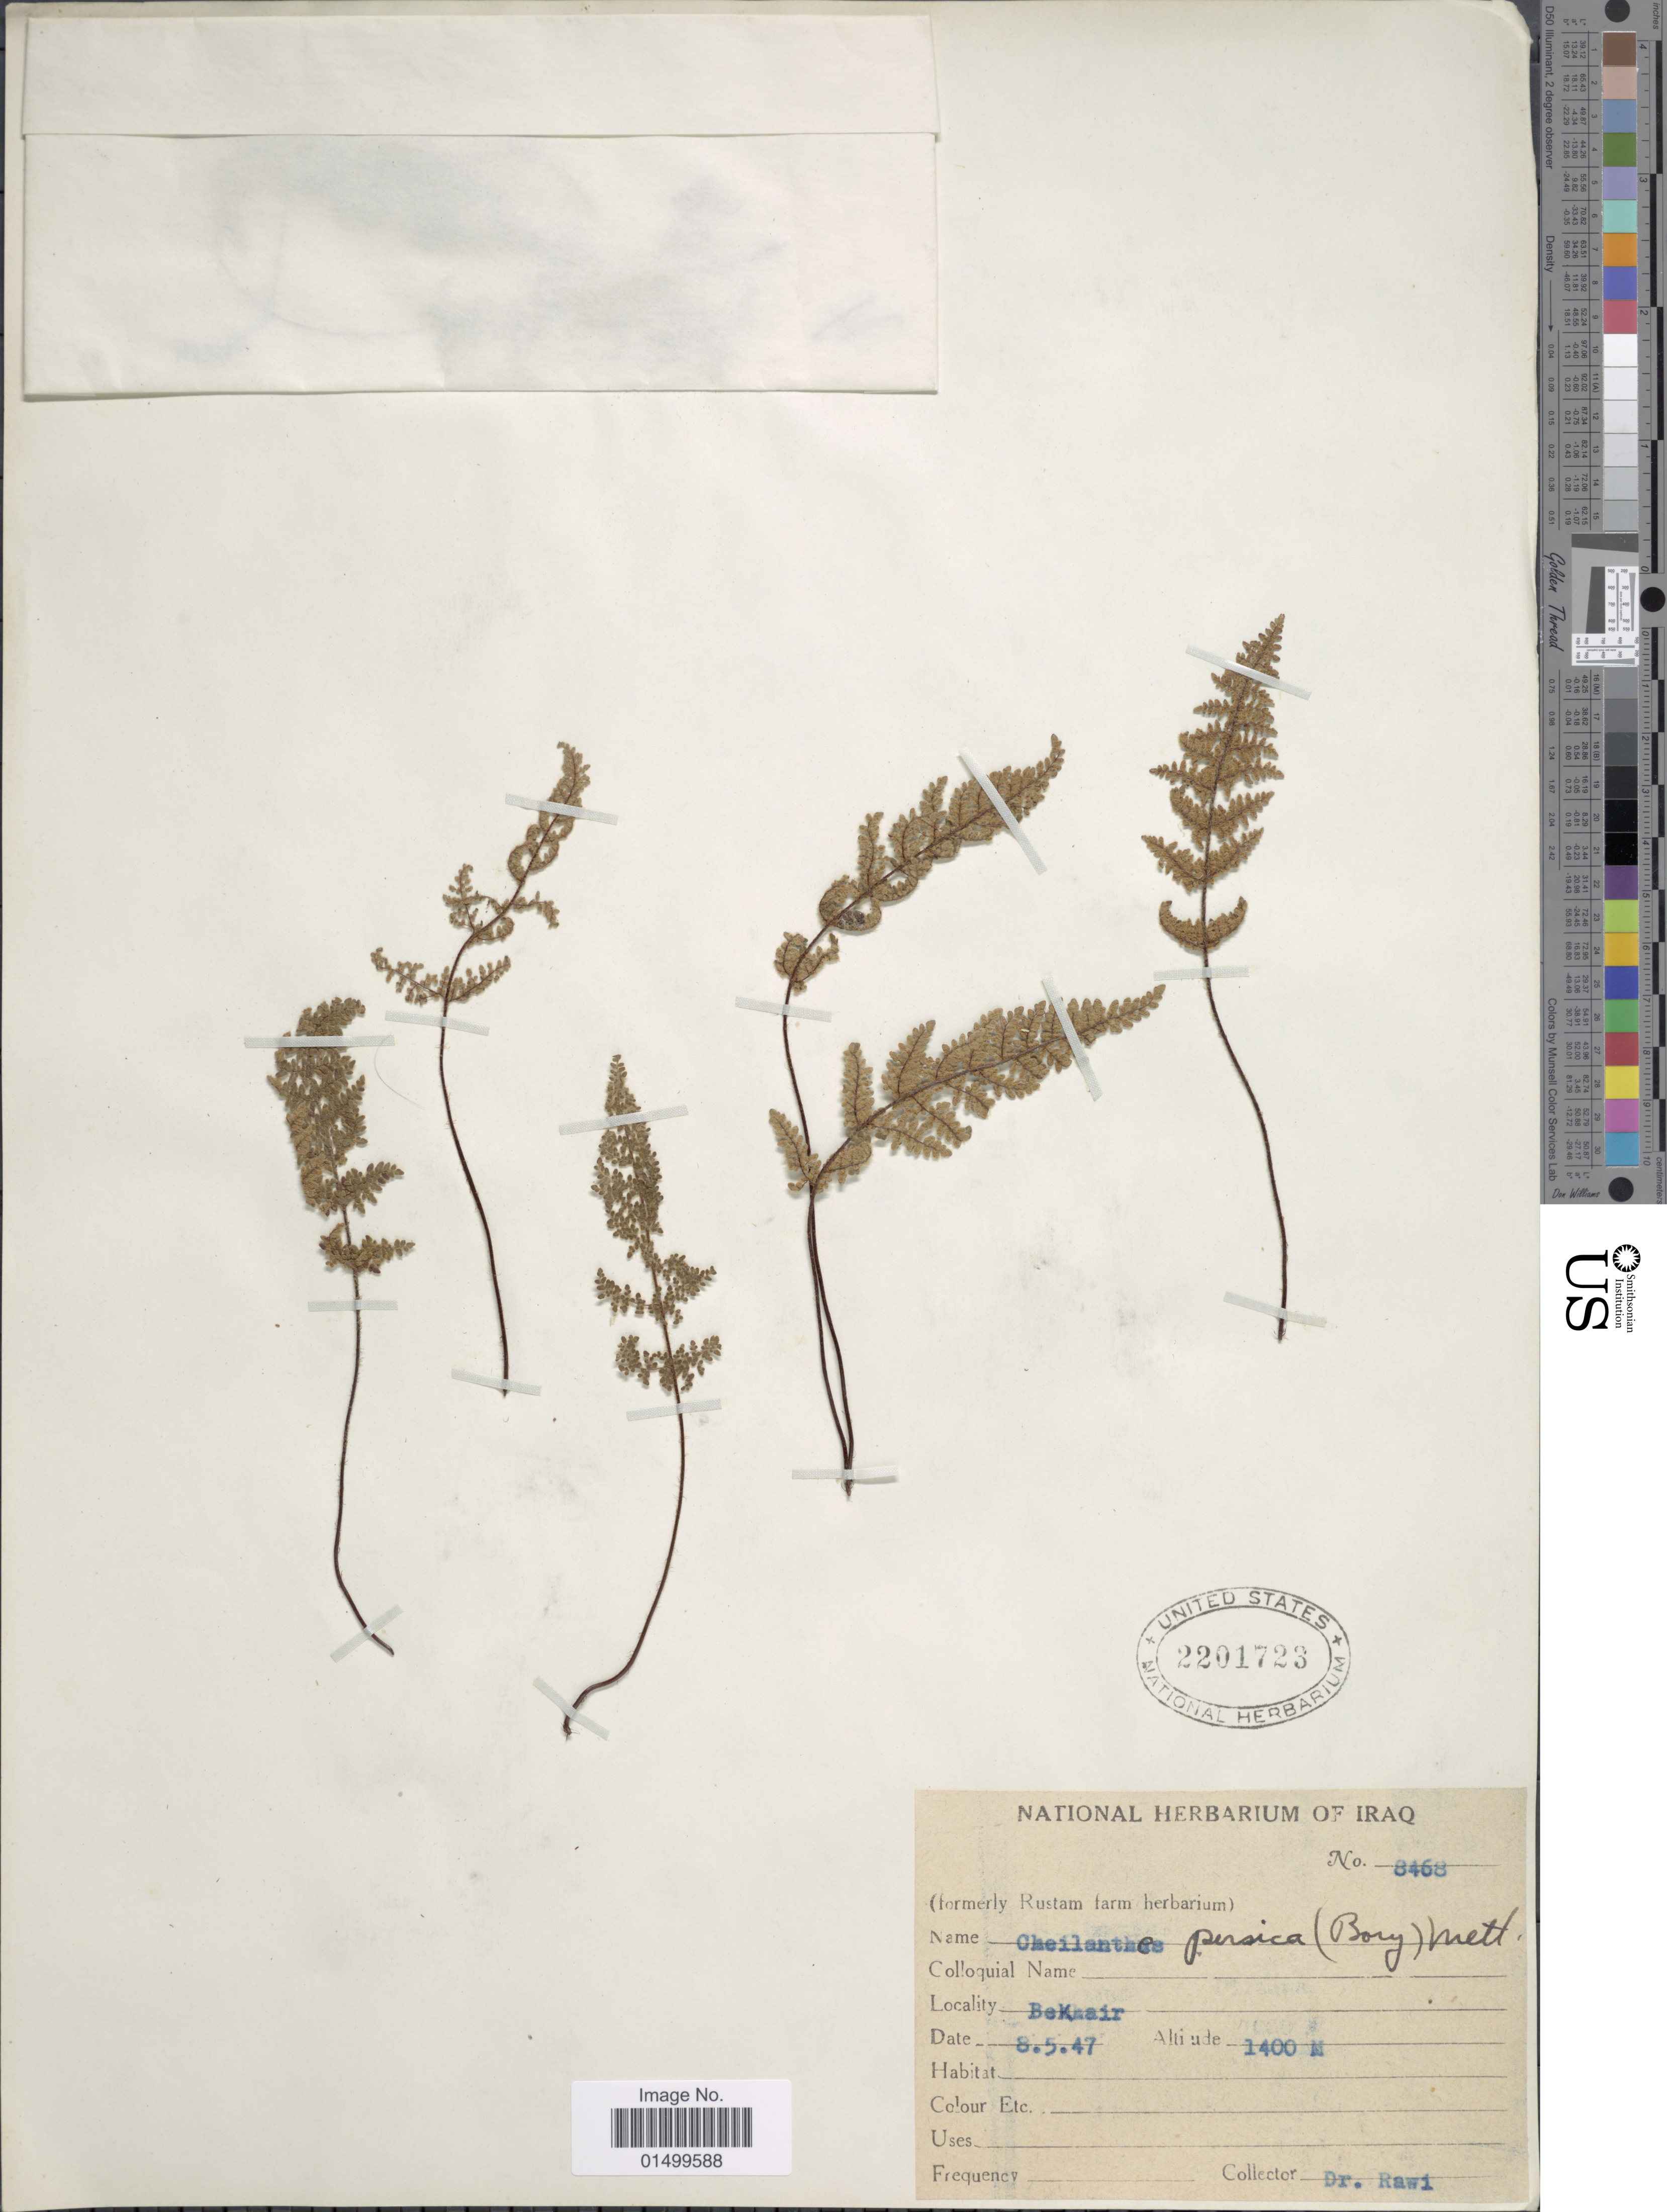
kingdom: Plantae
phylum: Tracheophyta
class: Polypodiopsida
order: Polypodiales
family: Pteridaceae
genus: Cheilanthes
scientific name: Cheilanthes persica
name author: (Bory) Mett. ex Kuhn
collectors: -. Rawi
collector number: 8468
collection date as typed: Transcribed d/m/y: 8/5/47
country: Iraq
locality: BeKhair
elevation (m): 1400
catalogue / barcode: US 2201723